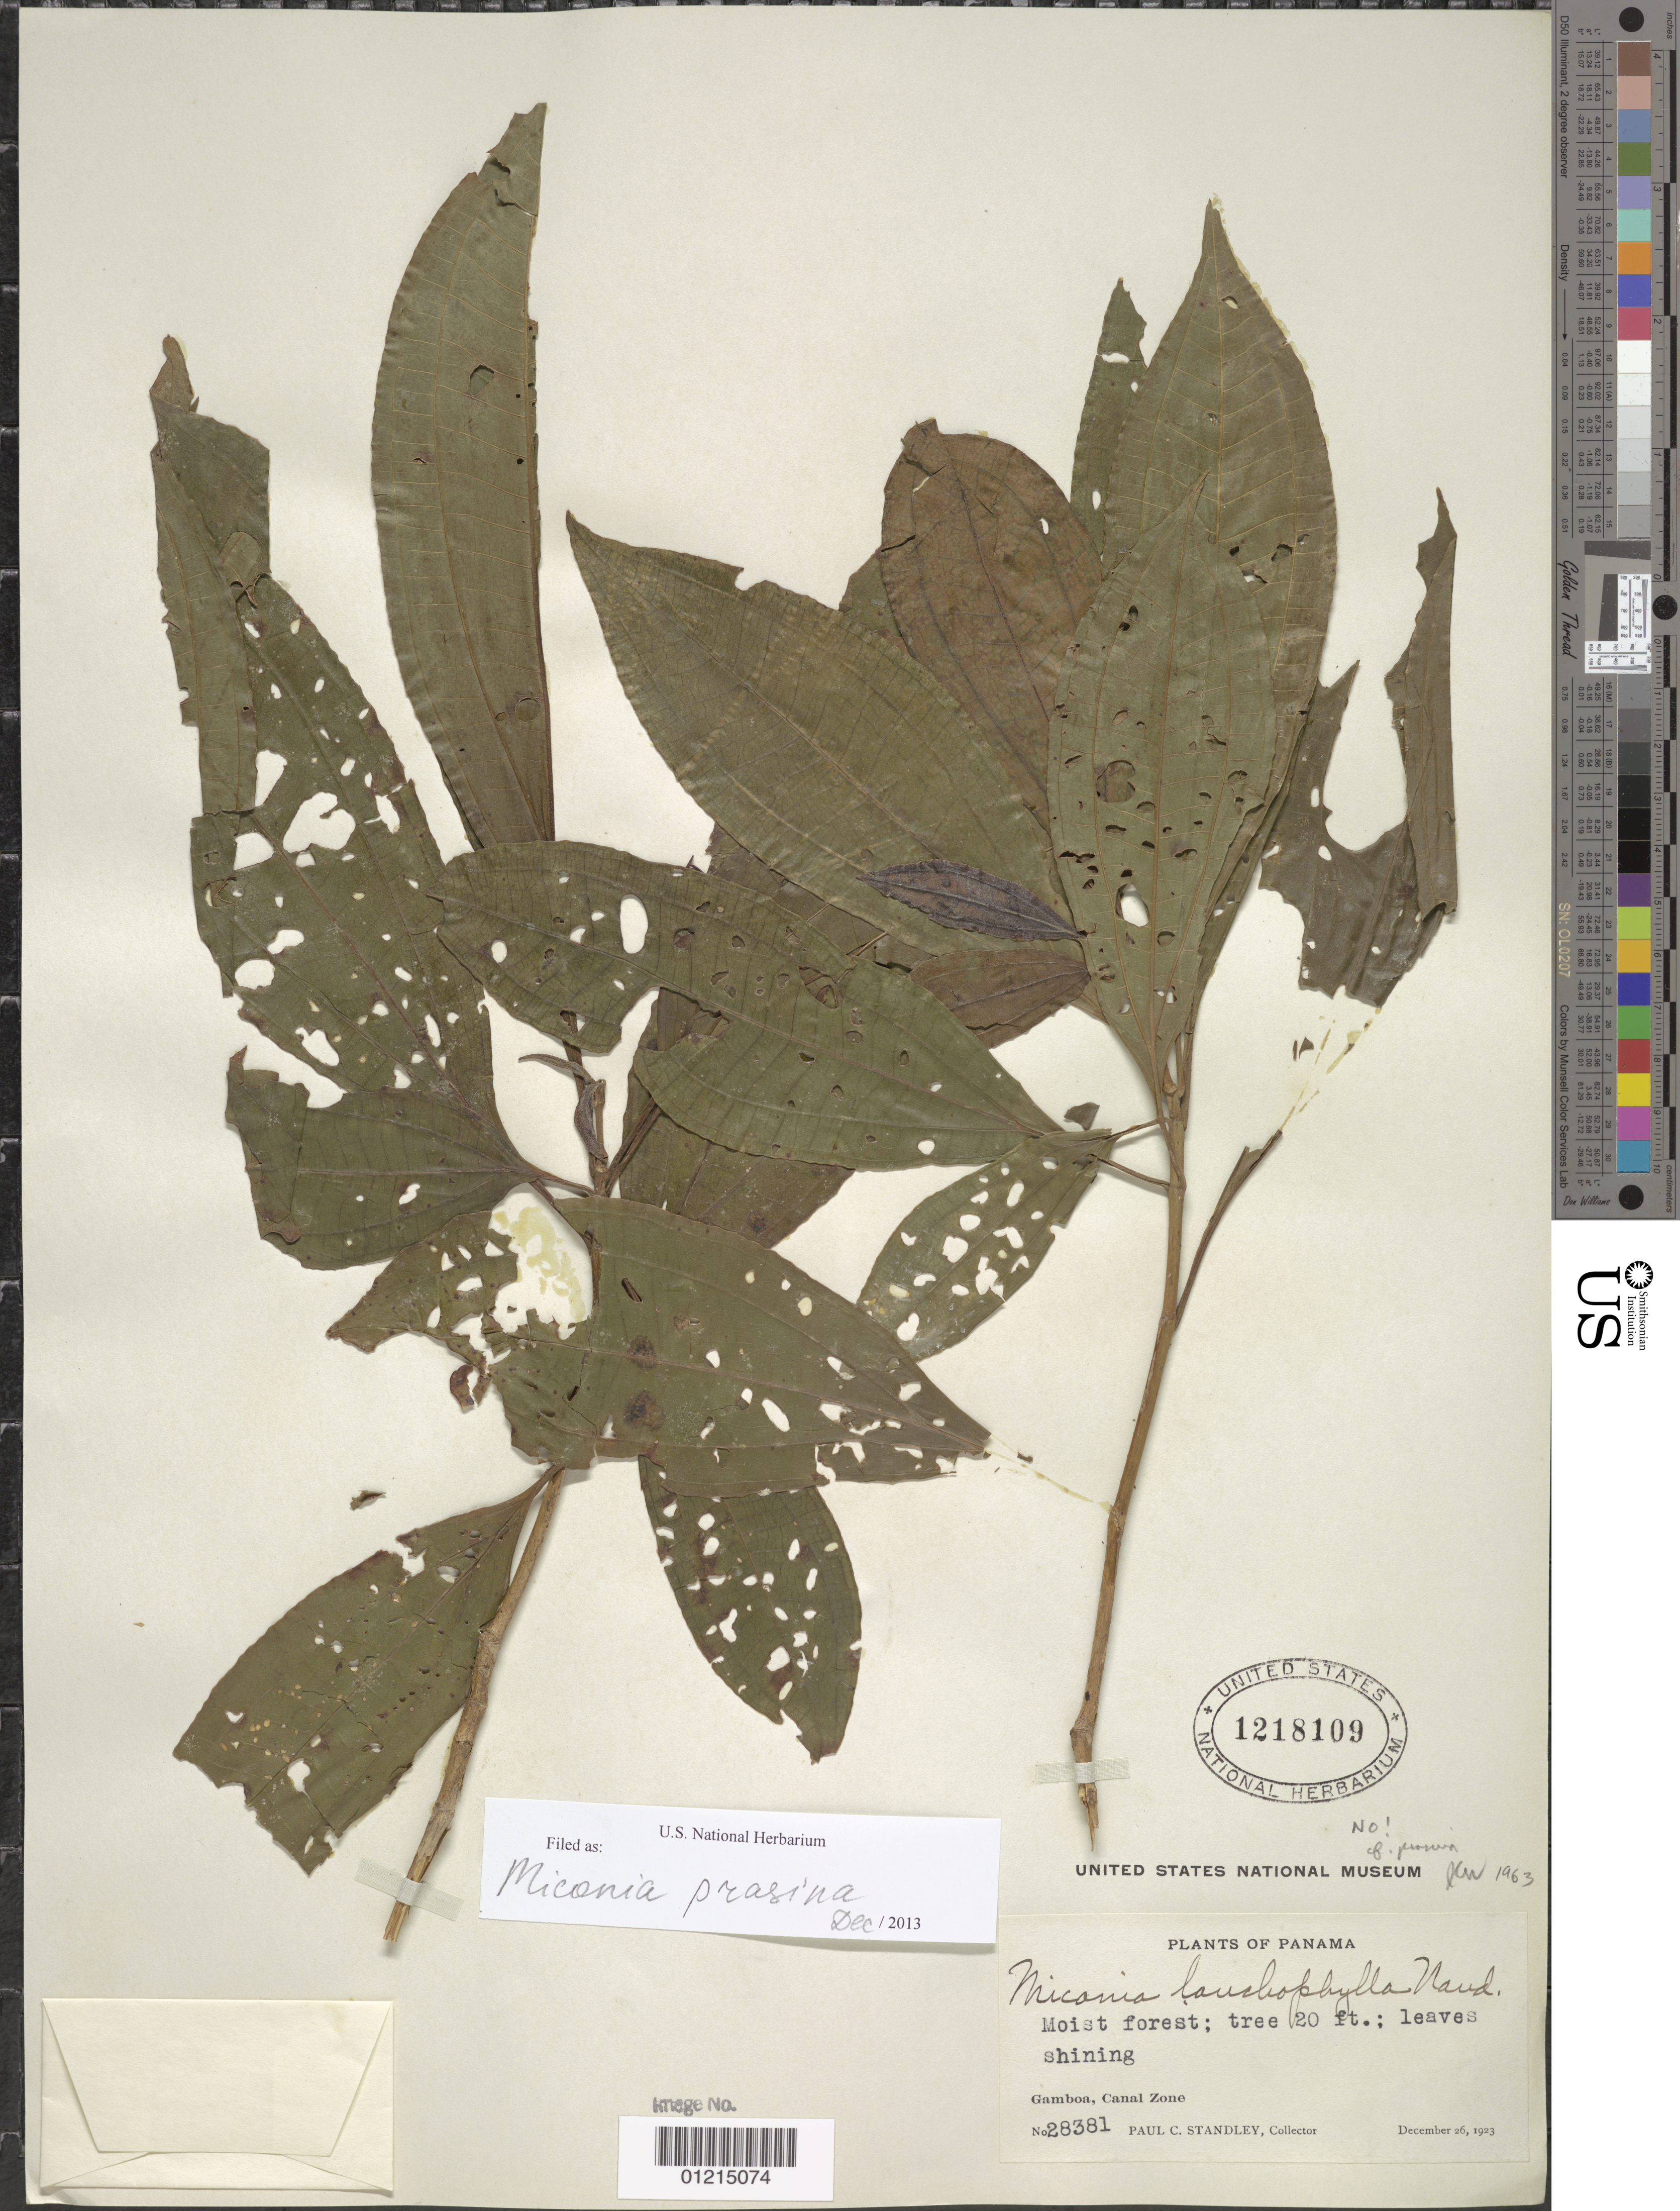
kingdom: Plantae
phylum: Tracheophyta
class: Magnoliopsida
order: Myrtales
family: Melastomataceae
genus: Miconia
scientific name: Miconia prasina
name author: (Sw.) DC.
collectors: P. C. Standley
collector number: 28381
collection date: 1923-12-26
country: Panama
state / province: Colón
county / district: Canal Zone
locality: Gamboa.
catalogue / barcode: US 1218109